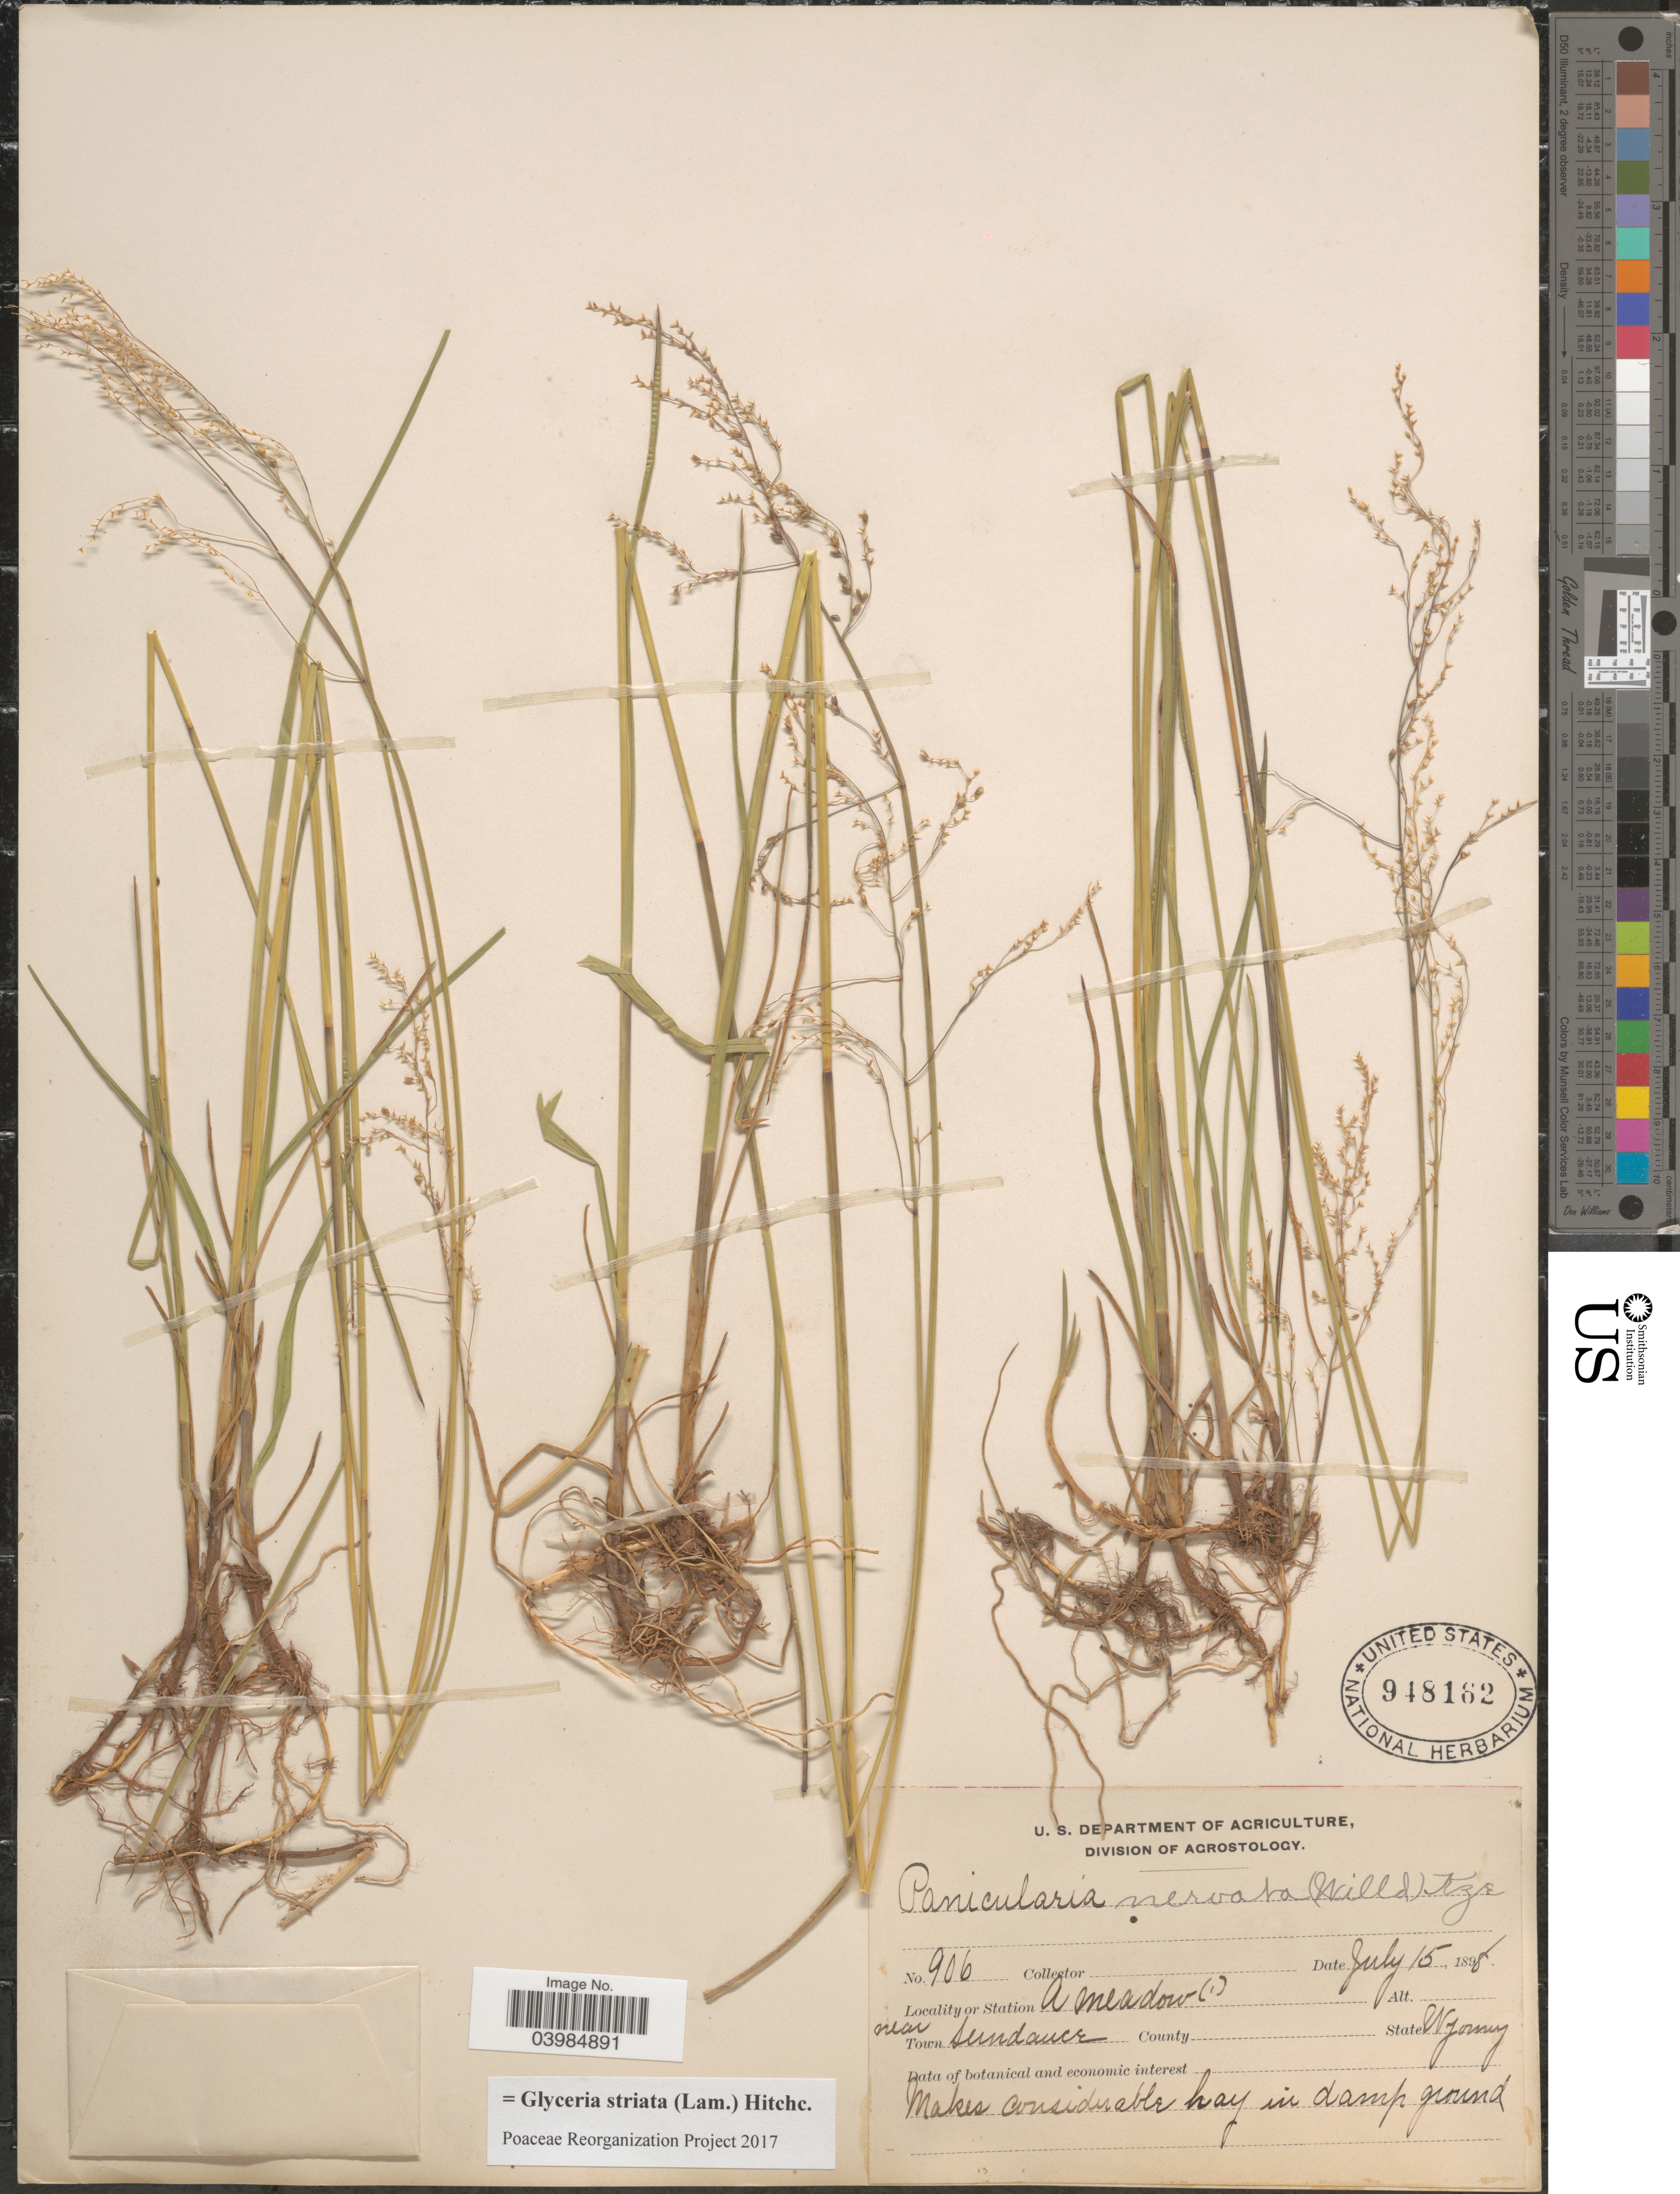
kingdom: Plantae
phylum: Tracheophyta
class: Liliopsida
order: Poales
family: Poaceae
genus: Glyceria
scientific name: Glyceria striata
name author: (Lam.) Hitchc.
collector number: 906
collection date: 1898-07-15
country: United States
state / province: Wyoming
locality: Station A meadow near Town Sundance.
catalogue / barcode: US 948162